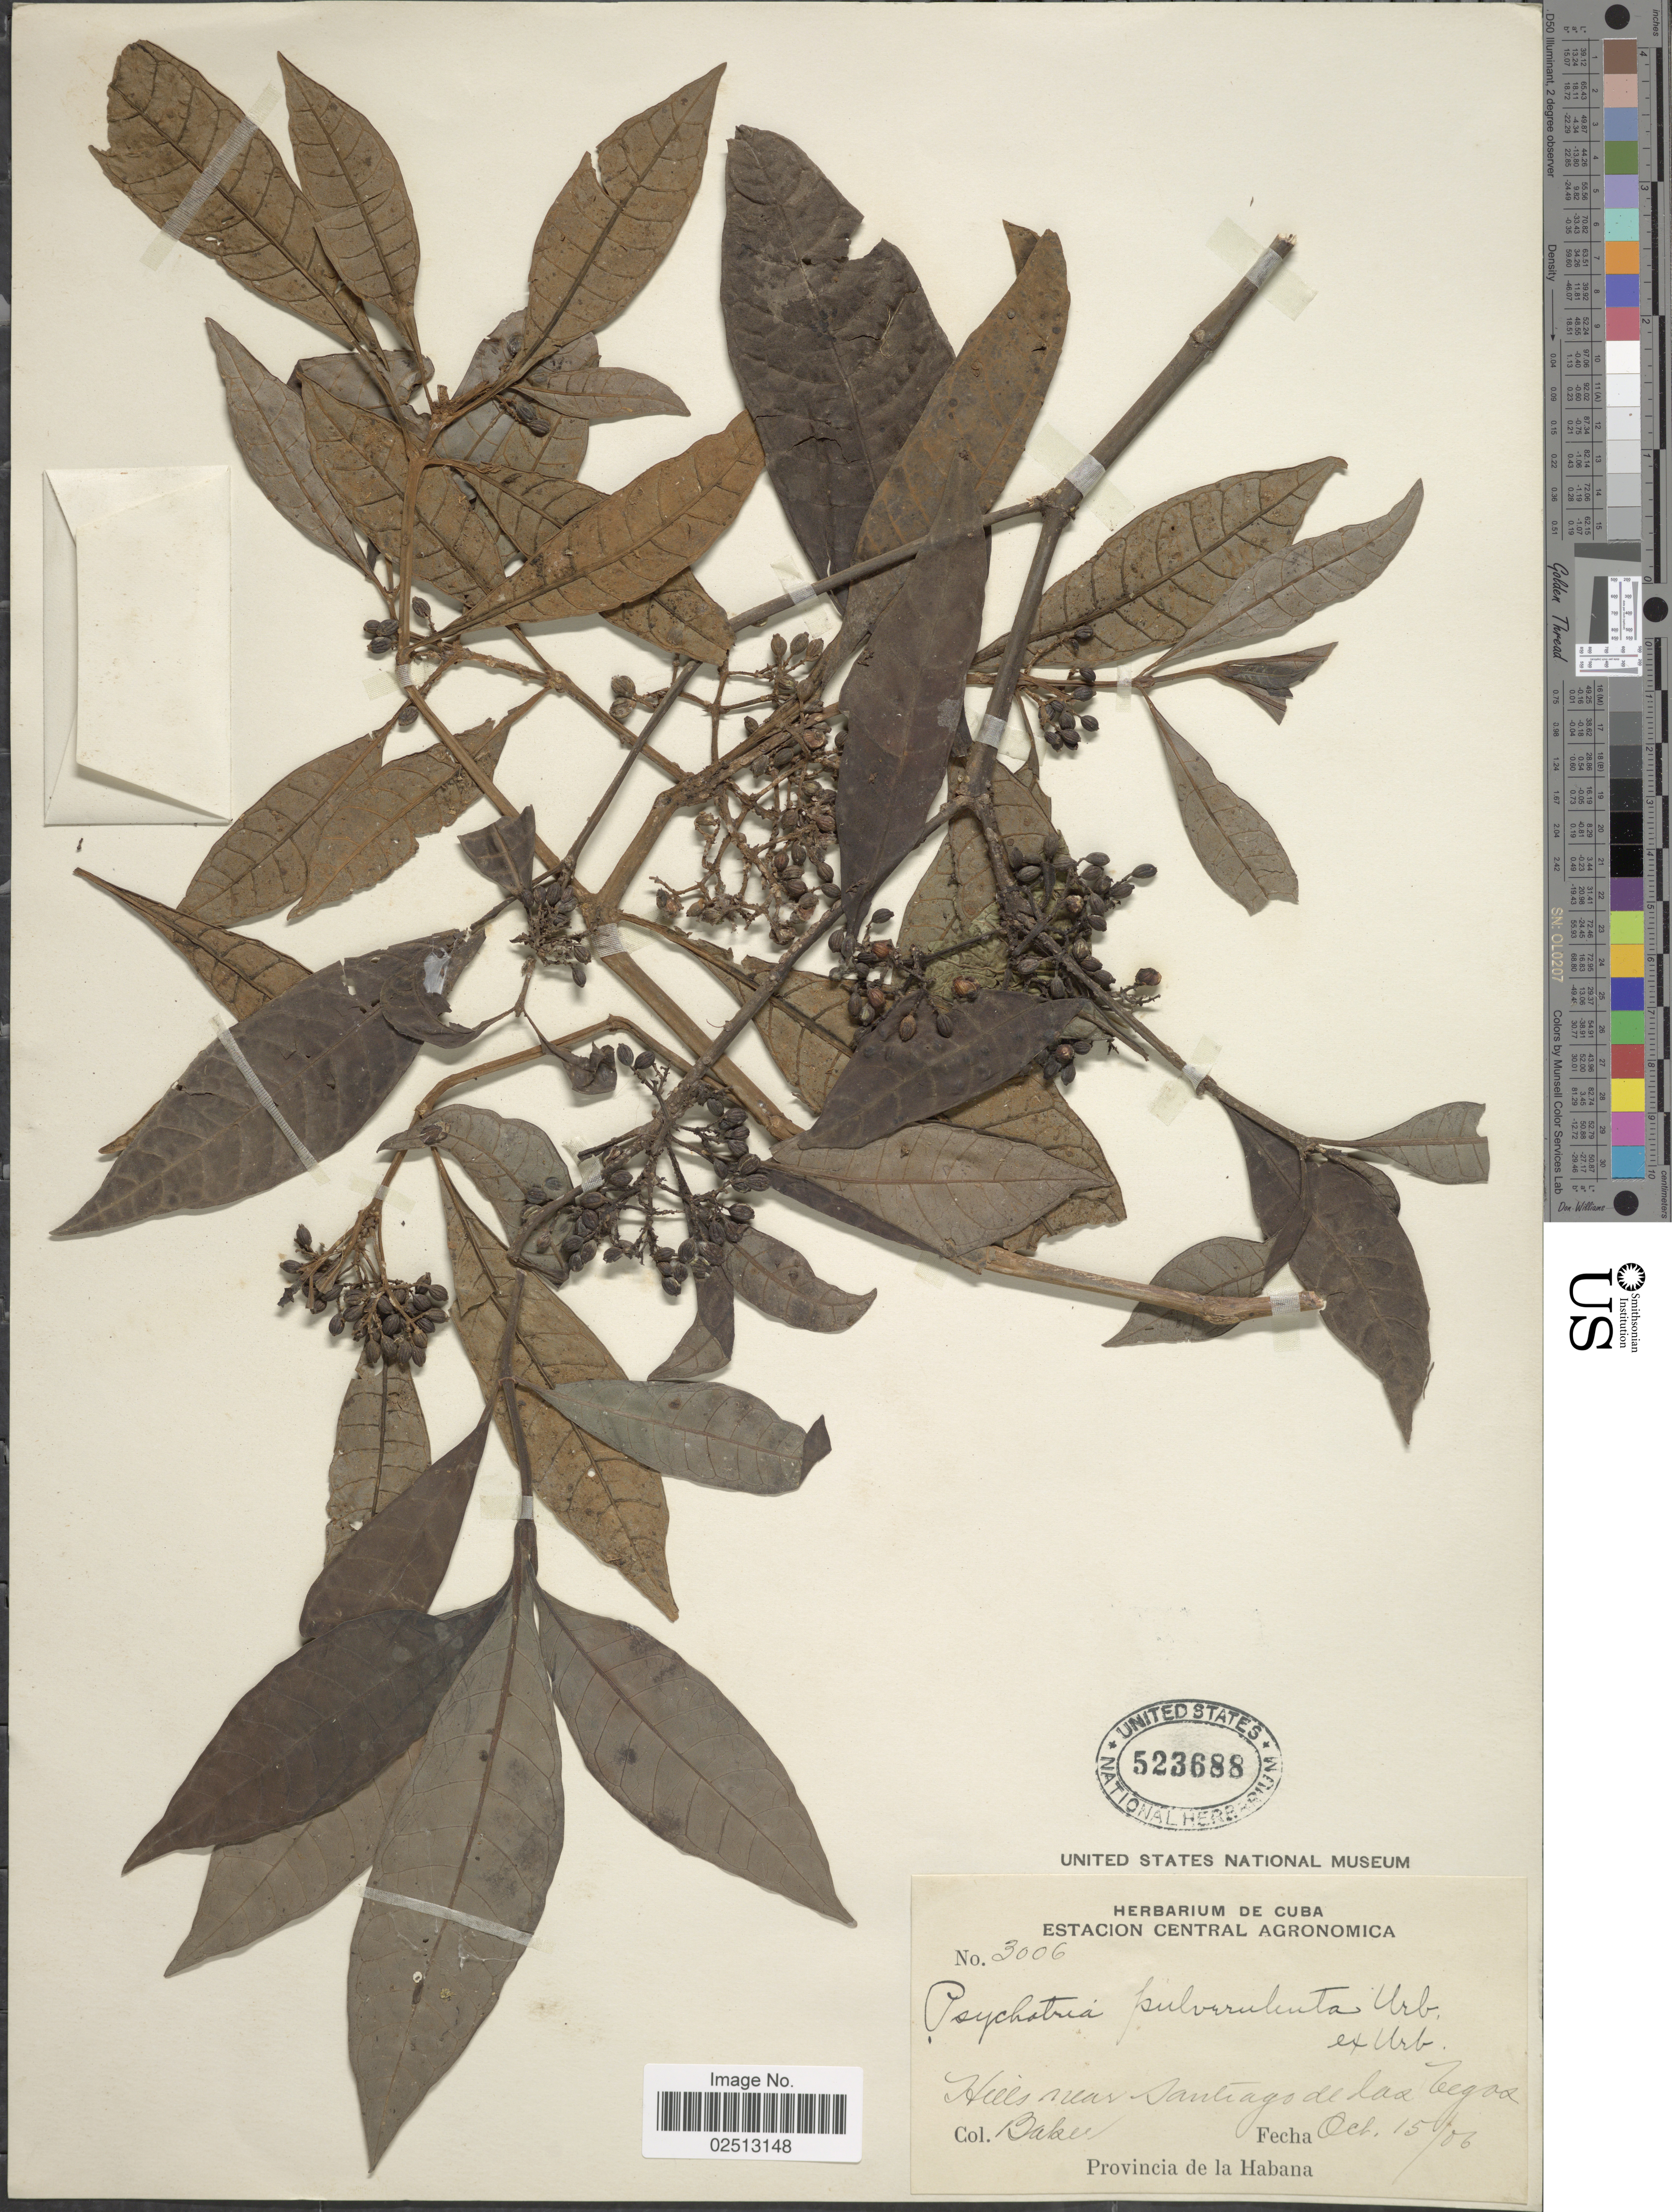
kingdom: Plantae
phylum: Tracheophyta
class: Magnoliopsida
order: Gentianales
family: Rubiaceae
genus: Psychotria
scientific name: Psychotria pulverulenta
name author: Urb.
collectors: -- Baker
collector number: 3006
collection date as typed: Transcribed d/m/y: 15/10/6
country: Cuba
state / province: La Habana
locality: Hills near Santiago de las Vegas, Provincia de la Habana.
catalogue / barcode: US 523688